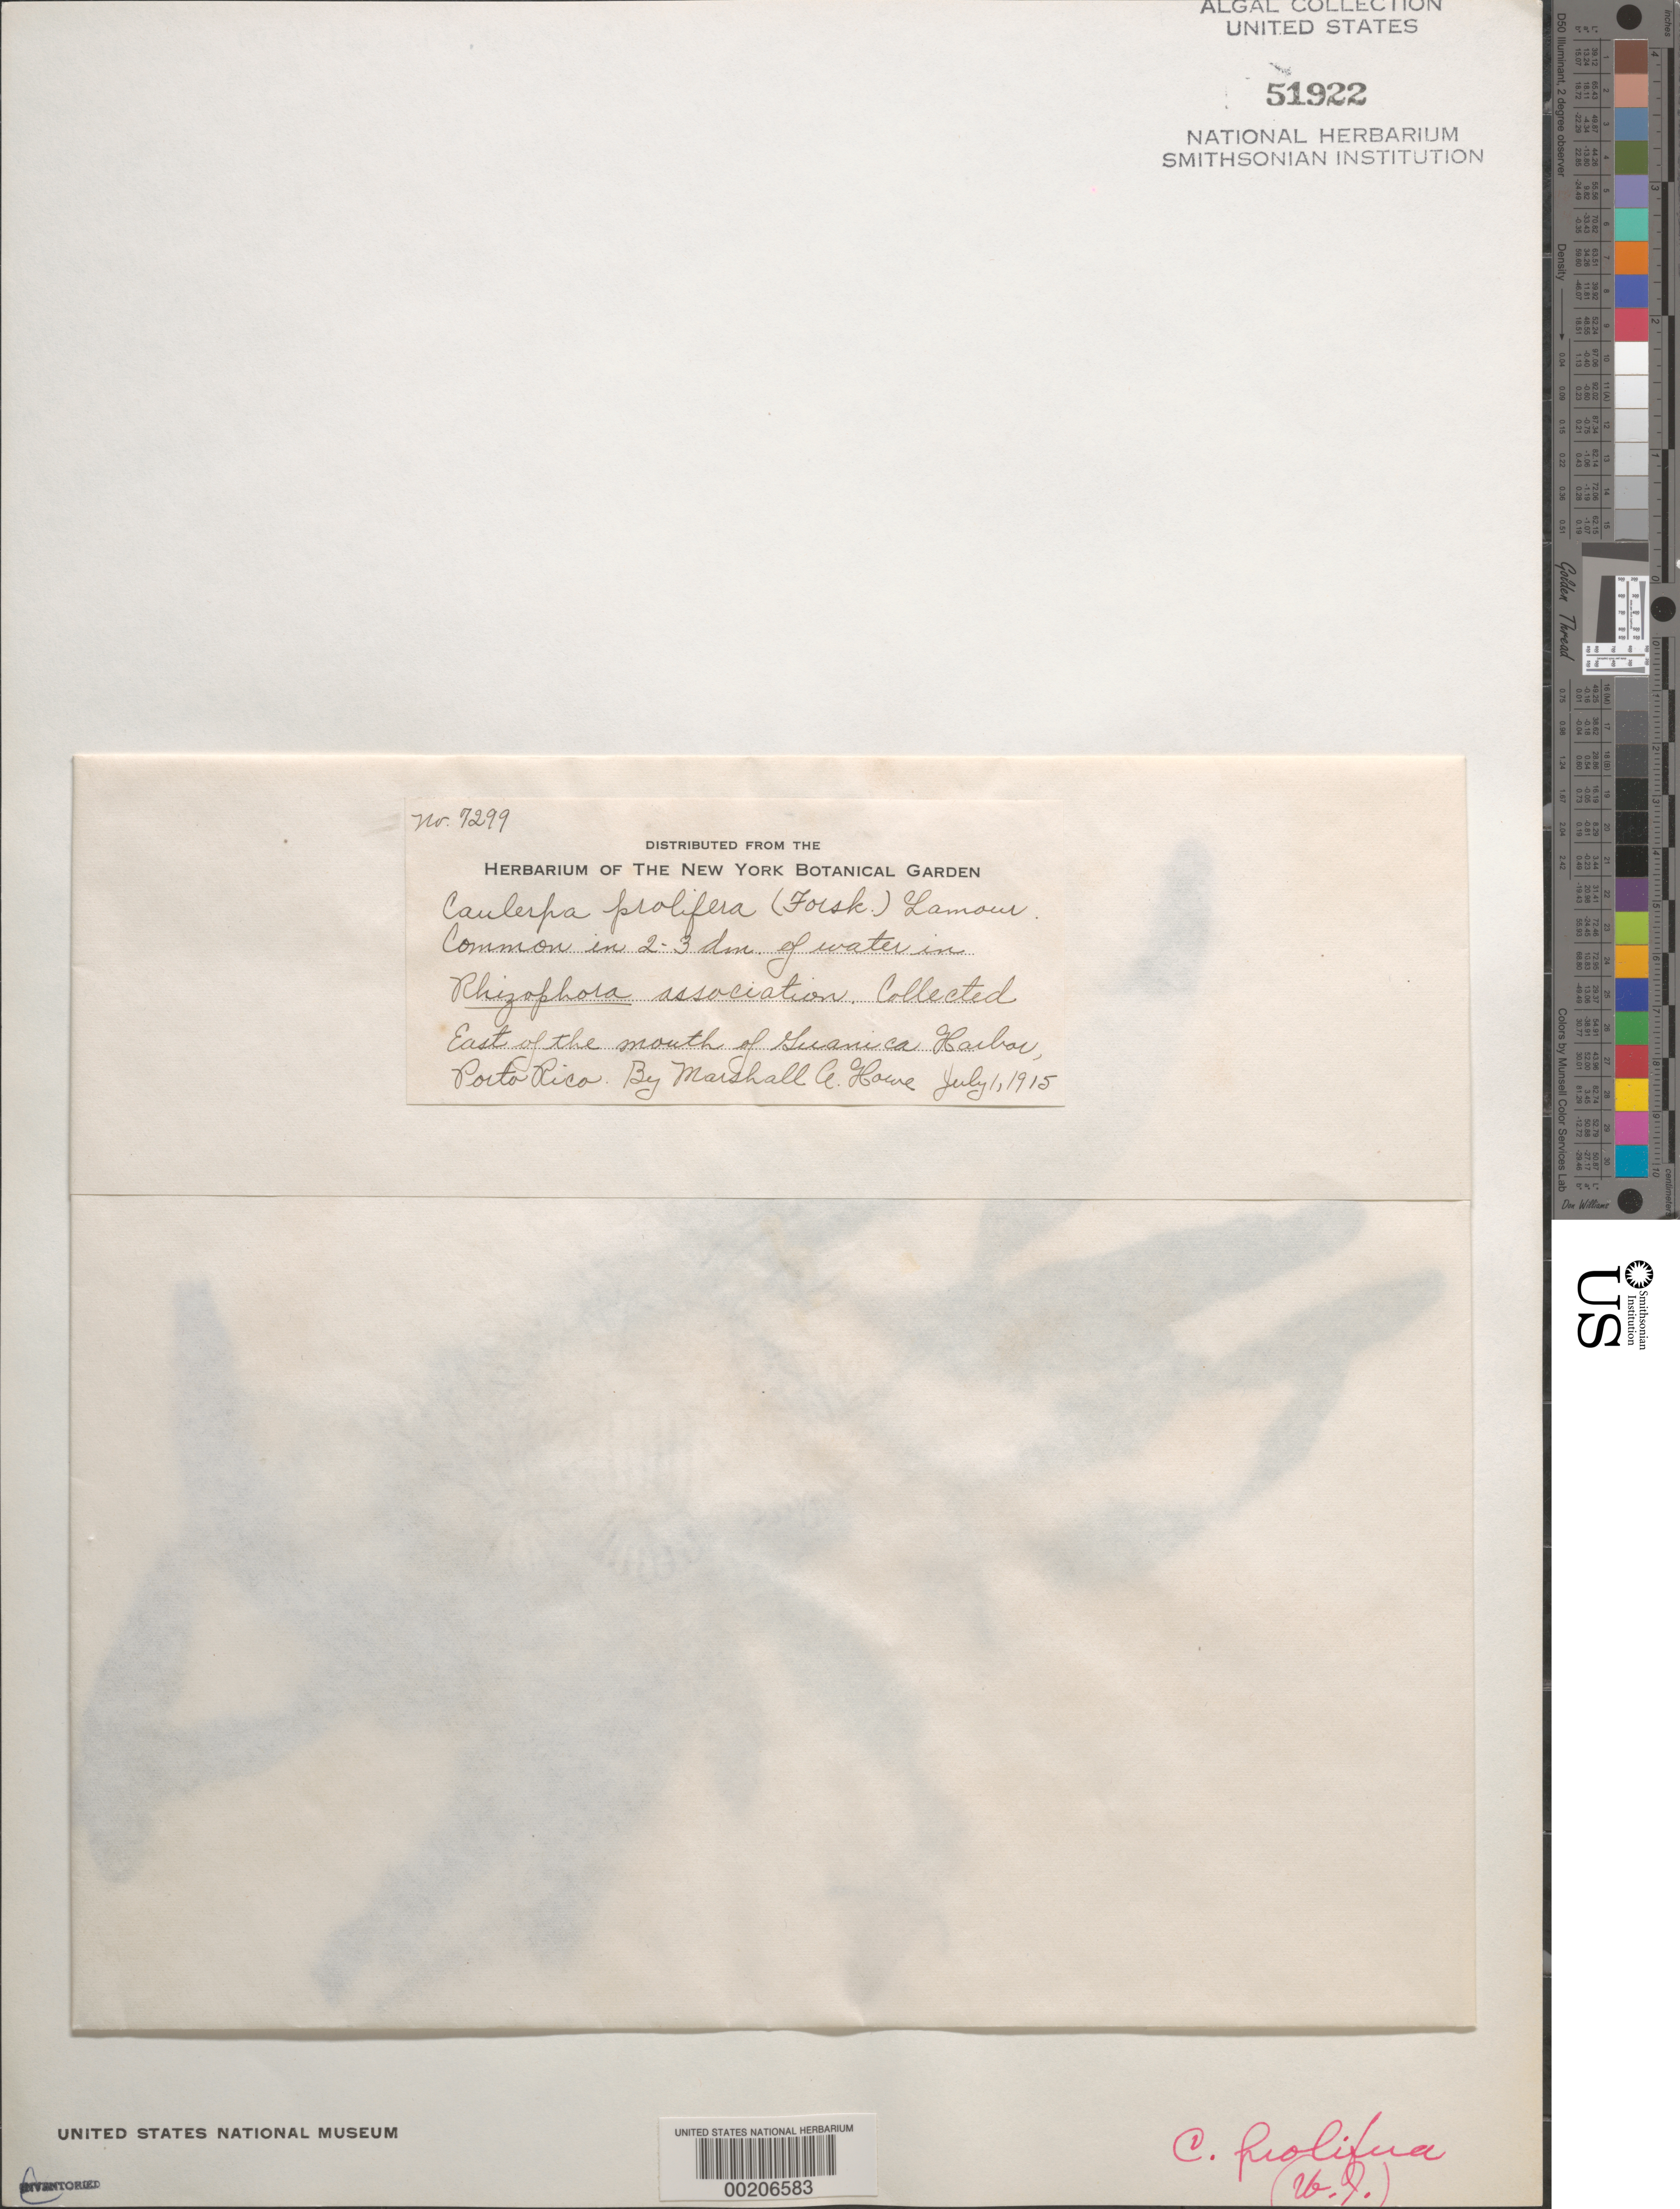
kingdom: Plantae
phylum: Chlorophyta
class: Ulvophyceae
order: Bryopsidales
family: Caulerpaceae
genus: Caulerpa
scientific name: Caulerpa prolifera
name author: (Forssk.) J.V.Lamouroux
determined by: Almodovar, L. R.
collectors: M. A. Howe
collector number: MAH 7299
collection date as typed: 01 Jul 1915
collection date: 1915-07-01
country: Puerto Rico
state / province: Guanica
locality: East of Guanica Harbor mouth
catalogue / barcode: US 51922